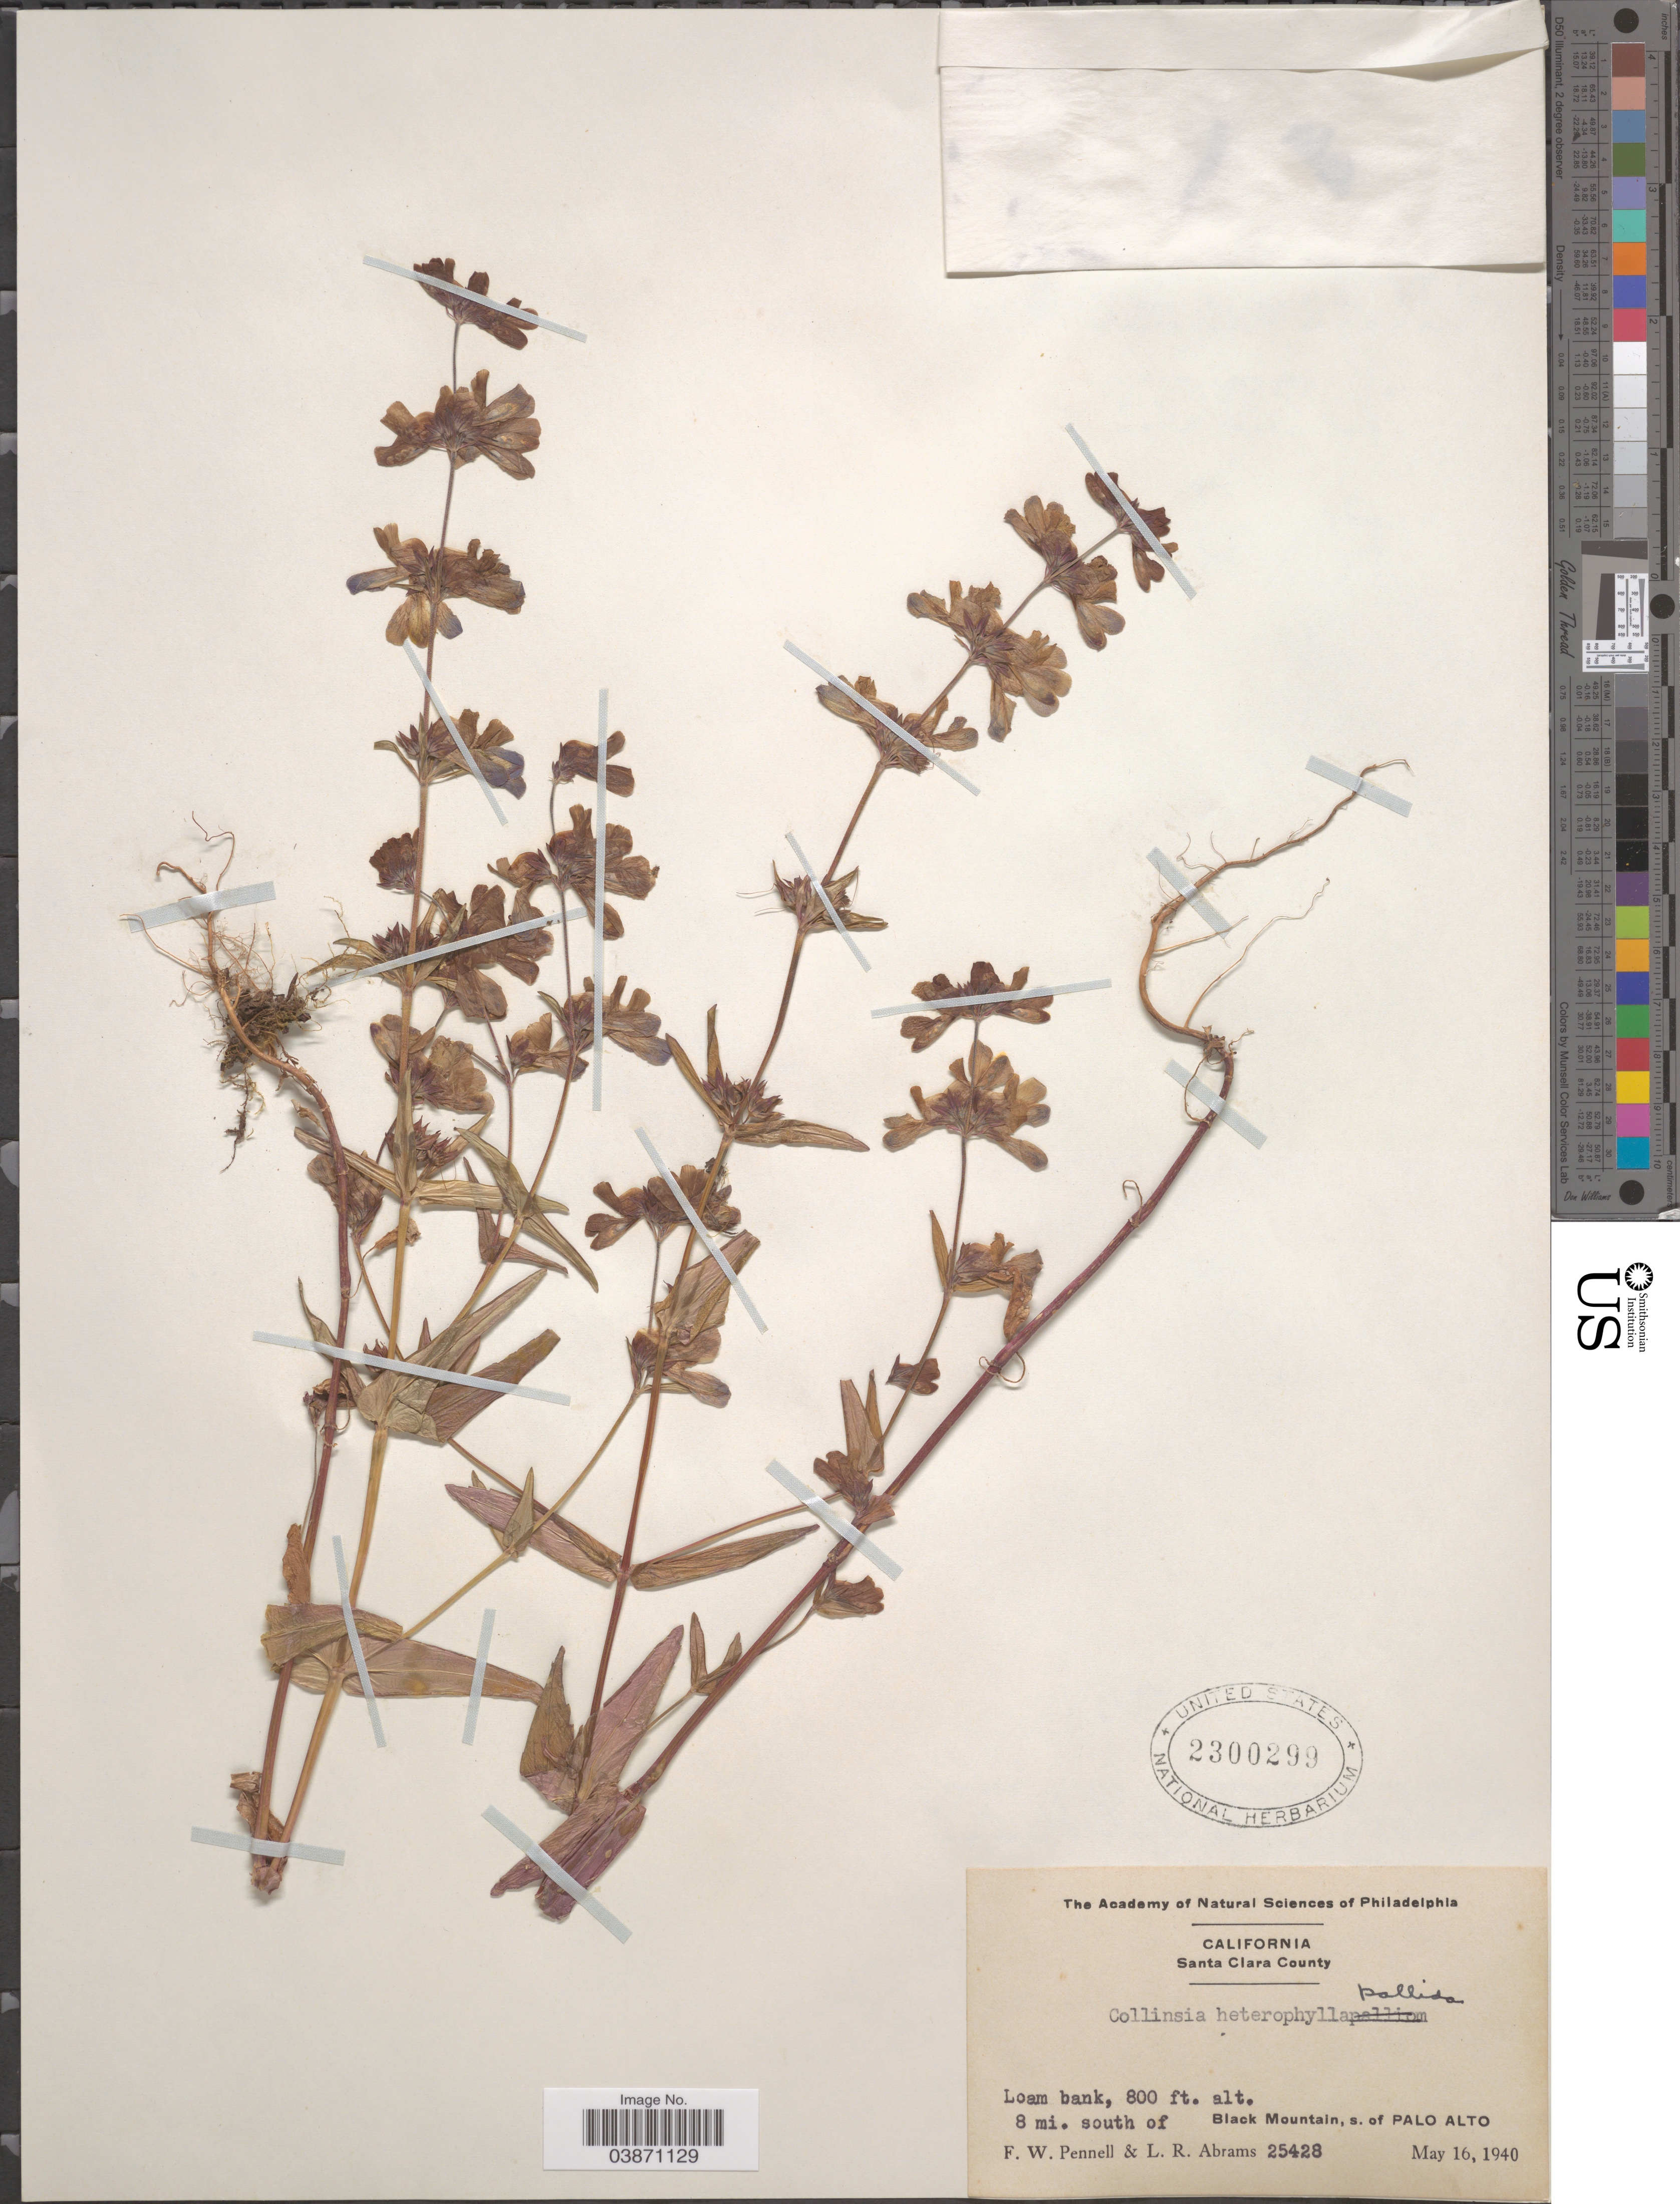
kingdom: Plantae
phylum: Tracheophyta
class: Magnoliopsida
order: Lamiales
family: Plantaginaceae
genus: Collinsia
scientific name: Collinsia heterophylla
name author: Buist ex Graham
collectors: F. W. Pennell & L. Abrams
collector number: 25428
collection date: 1940-05-16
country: United States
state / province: California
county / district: Santa Clara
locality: Santa Clara County. 8 mi. south of Black Mountain, s. of Palo Alto.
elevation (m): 244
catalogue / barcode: US 2300299